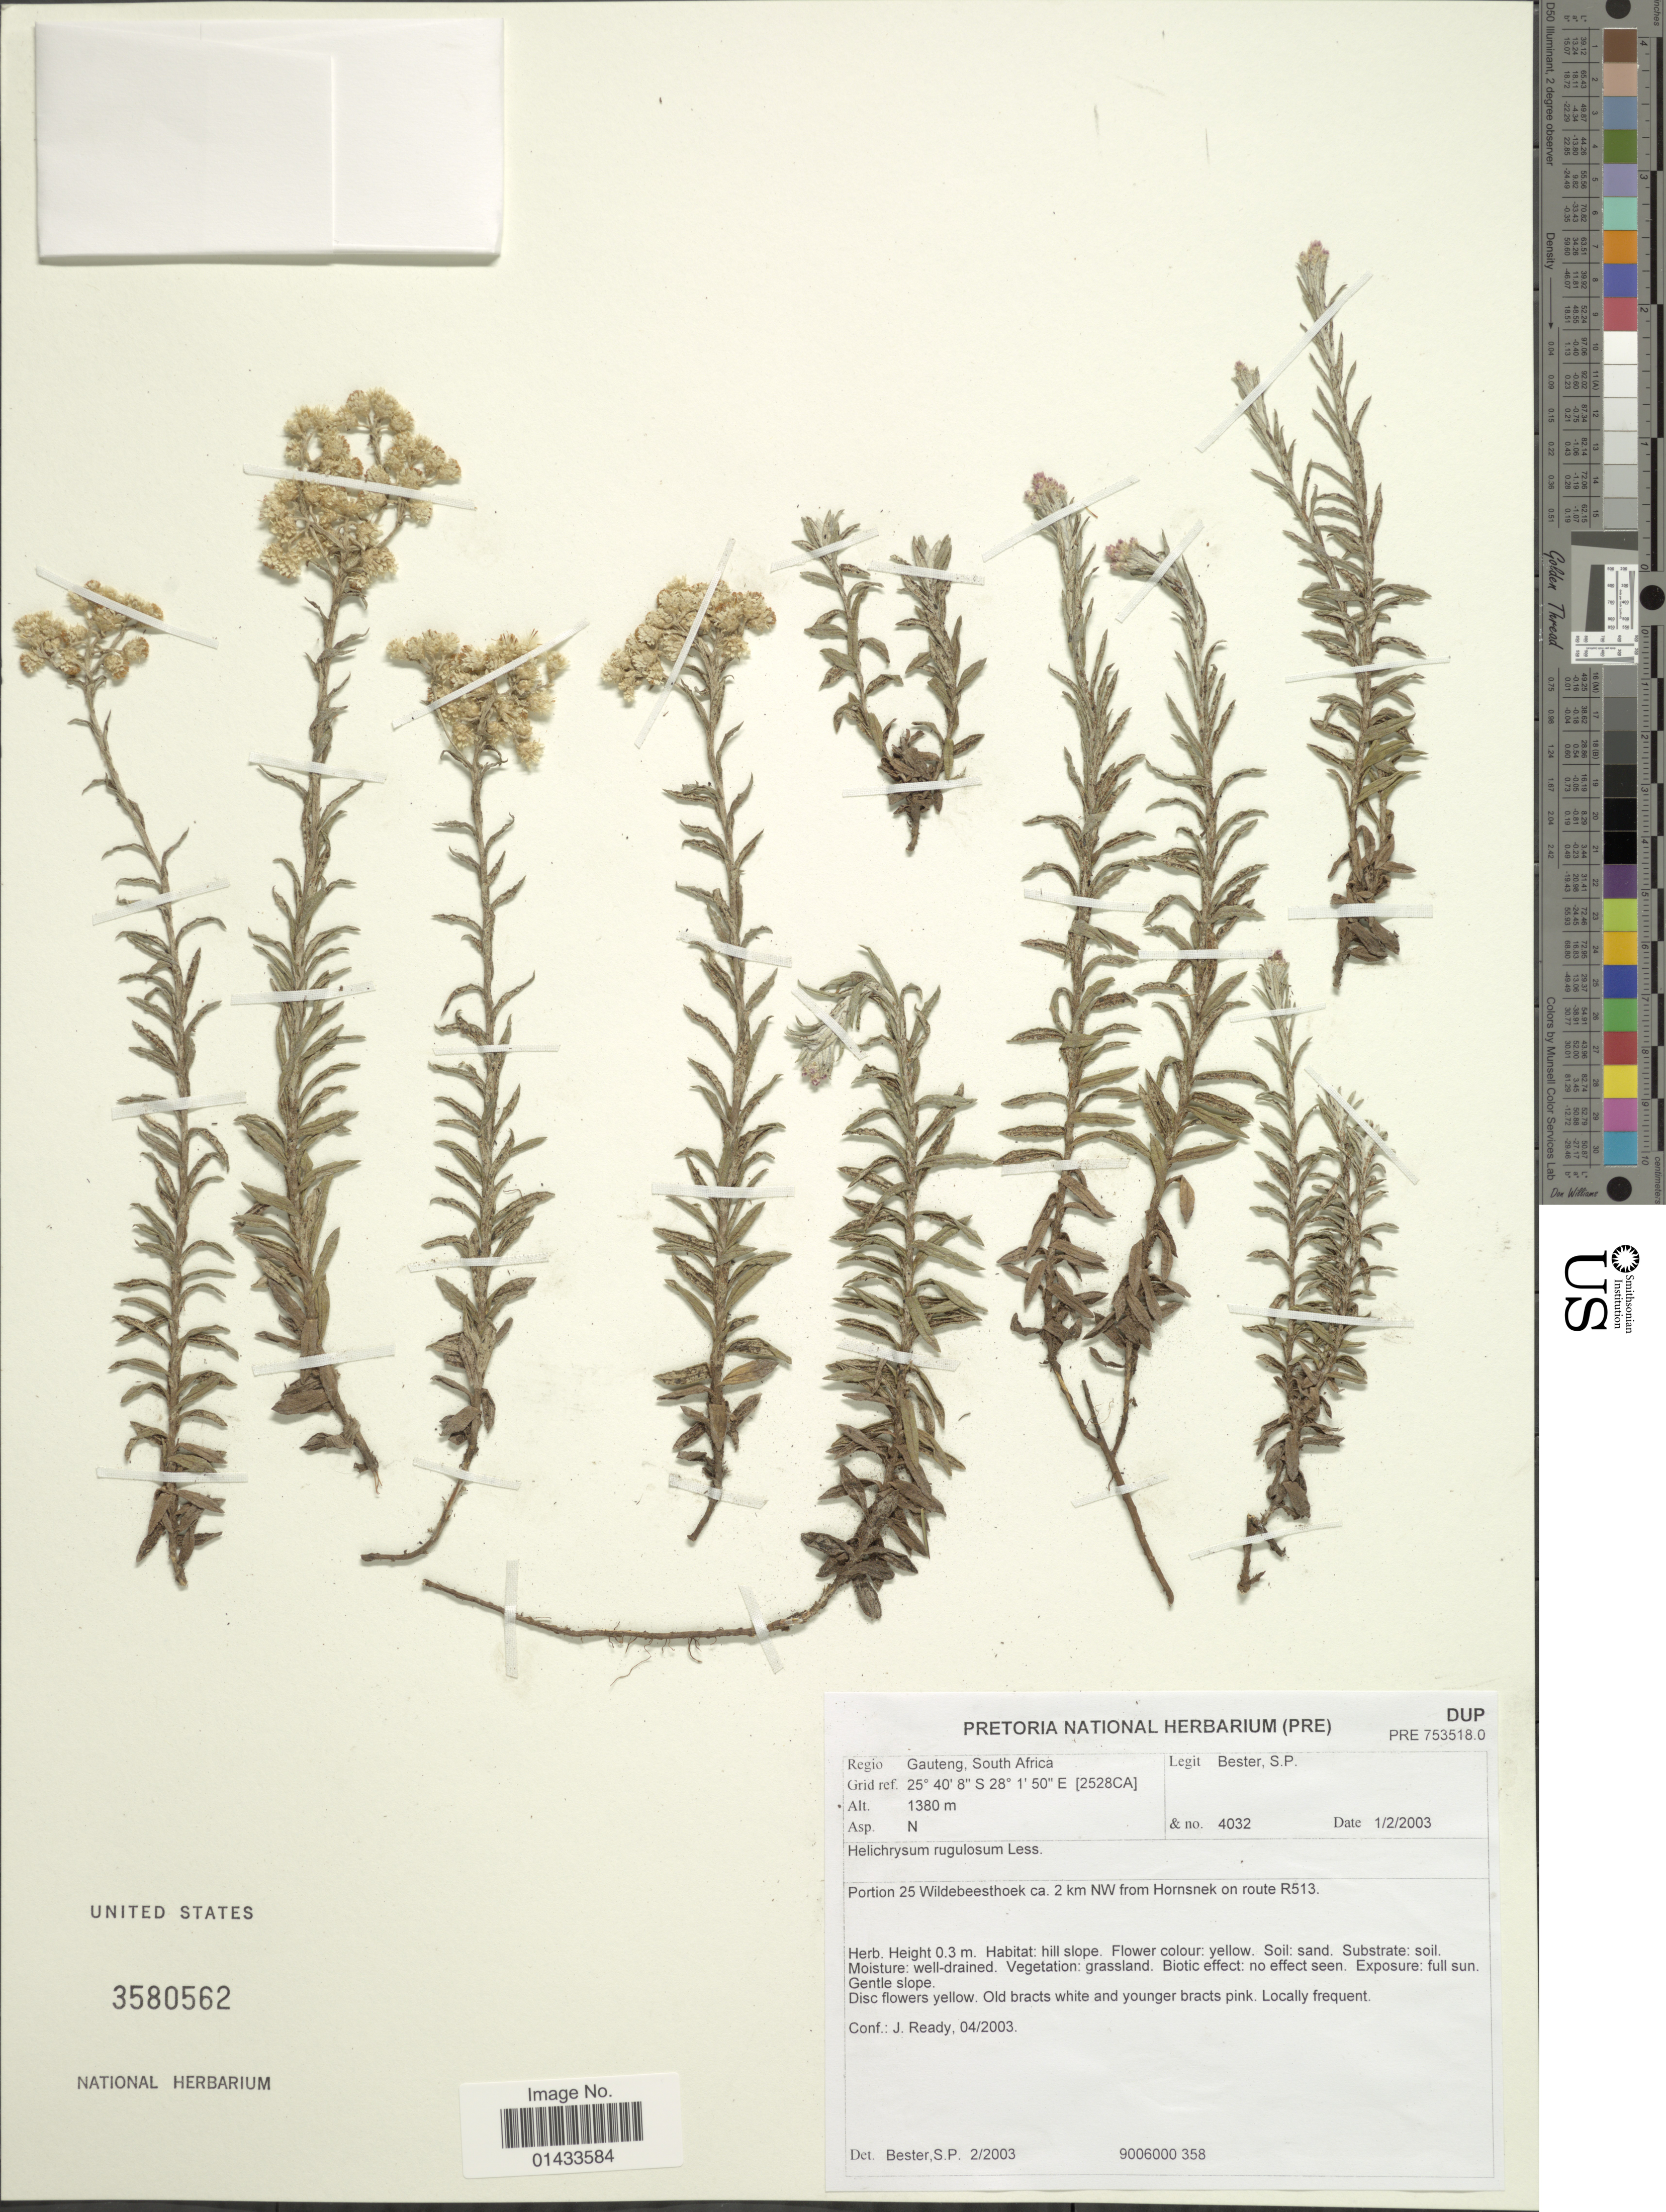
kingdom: Plantae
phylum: Tracheophyta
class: Magnoliopsida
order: Asterales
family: Asteraceae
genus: Helichrysum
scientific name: Helichrysum rugulosum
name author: Less.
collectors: S. Bester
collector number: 4032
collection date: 2003-02-01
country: South Africa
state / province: Gauteng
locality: Regio Gauteng, South Africa, Grid ref. [2528CA], Portion 25 Wildebeesthoek, 2 km NW of Hornsnek on route R513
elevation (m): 1380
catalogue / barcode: US 3580562